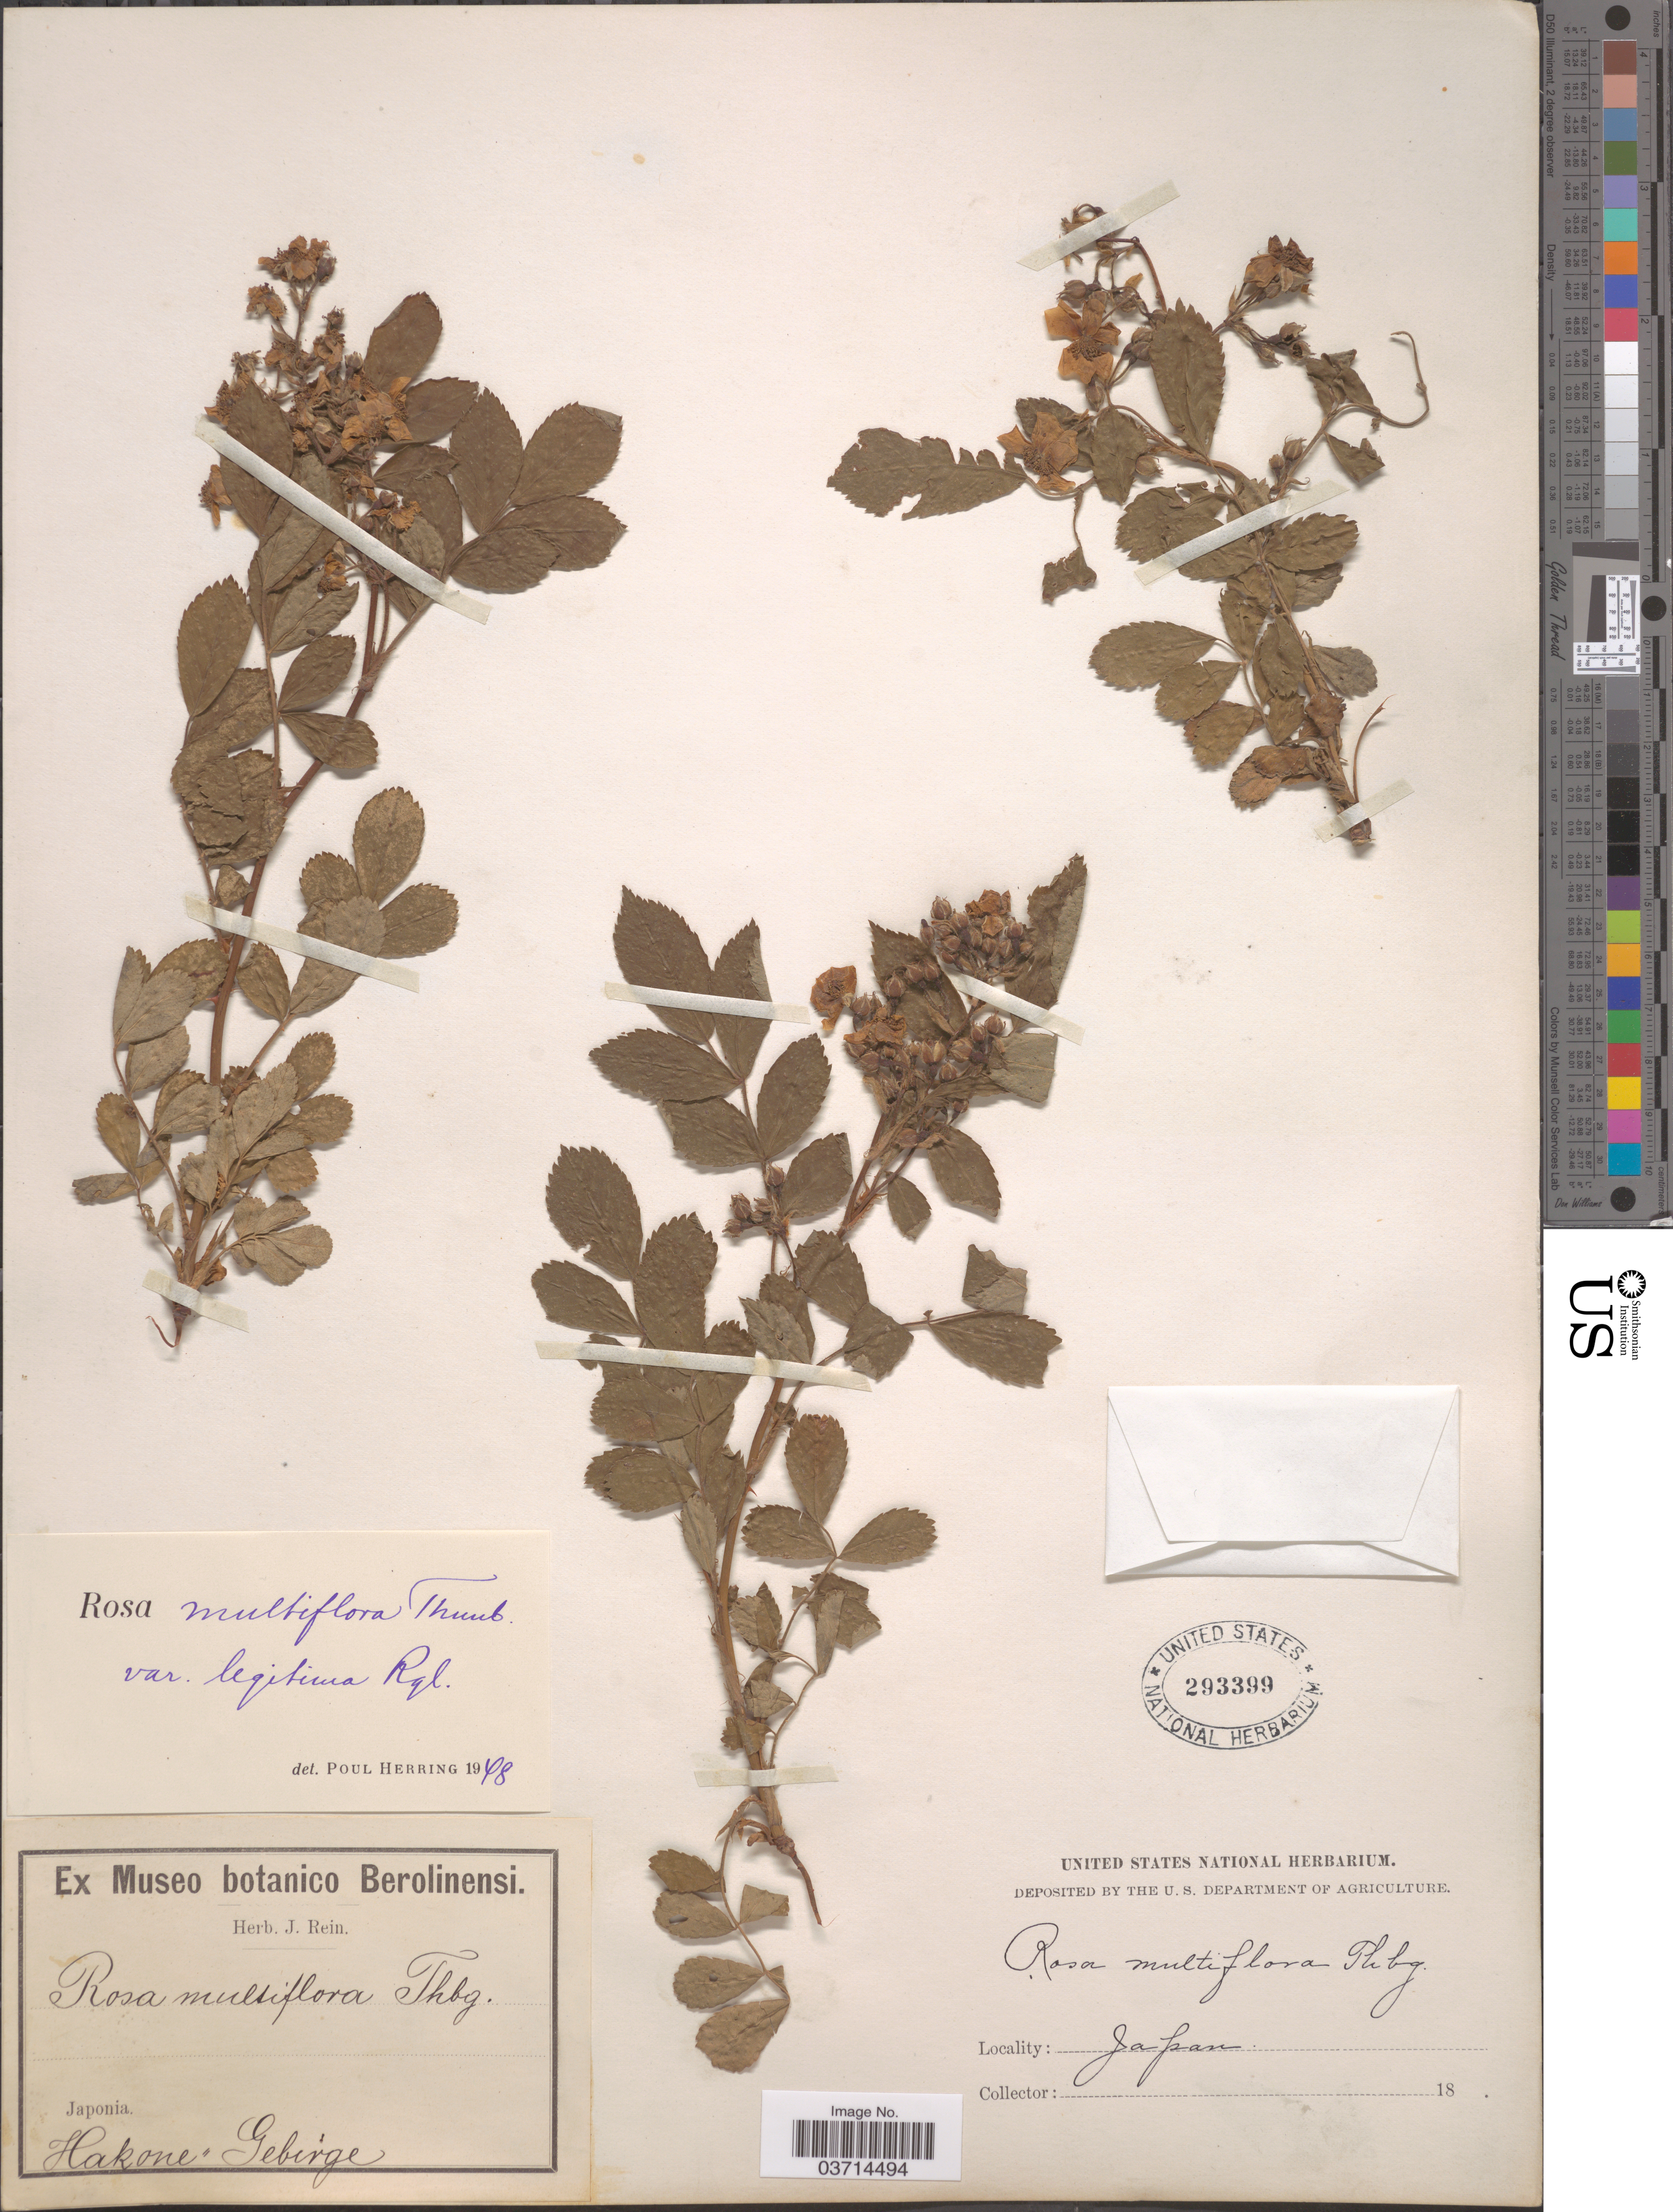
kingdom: Plantae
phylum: Tracheophyta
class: Magnoliopsida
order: Rosales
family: Rosaceae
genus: Rosa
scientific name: Rosa multiflora var. legitima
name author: Regel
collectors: ex herb. J. Rein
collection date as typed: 18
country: Japan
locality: Japonia. Hakone Gebirge.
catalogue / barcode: US 293399